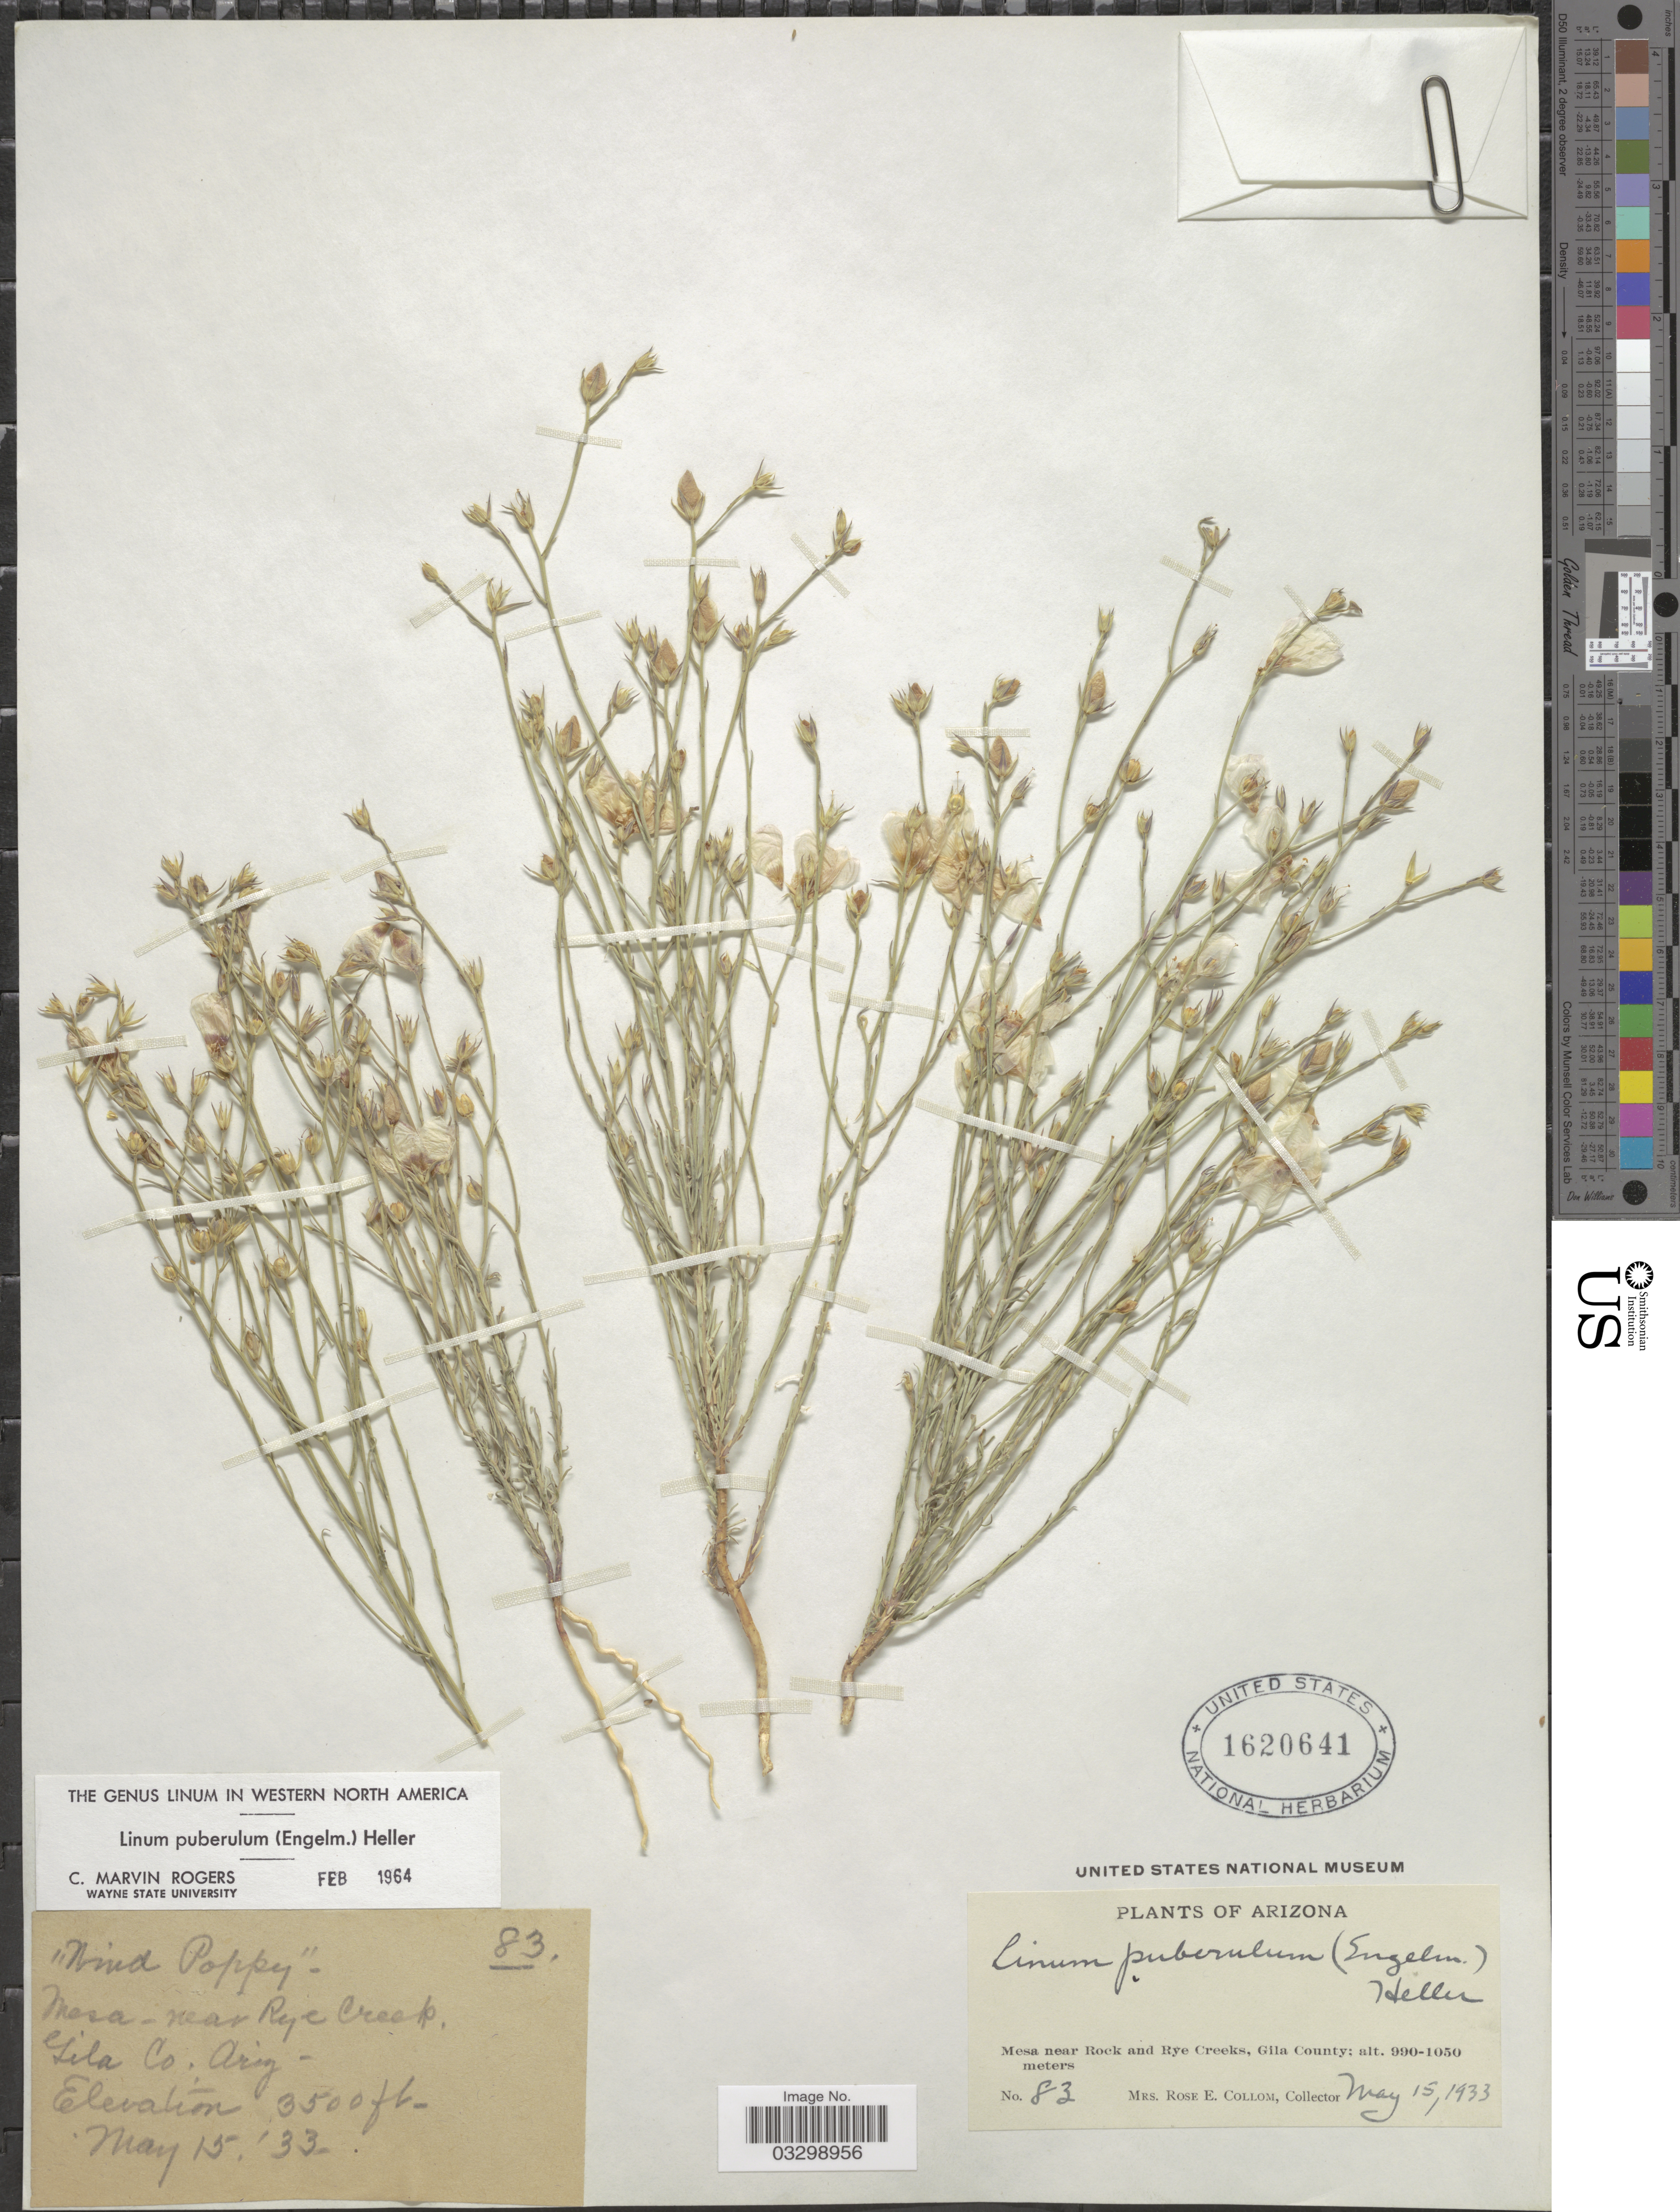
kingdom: Plantae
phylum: Tracheophyta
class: Magnoliopsida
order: Malpighiales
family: Linaceae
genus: Linum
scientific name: Linum puberulum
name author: (Engelm.) A. Heller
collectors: R. E. Collom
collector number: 83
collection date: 1933-05-15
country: United States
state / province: Arizona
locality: Mesa near Rock and Rye Creeks, Gila County.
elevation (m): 1067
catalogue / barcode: US 1620641